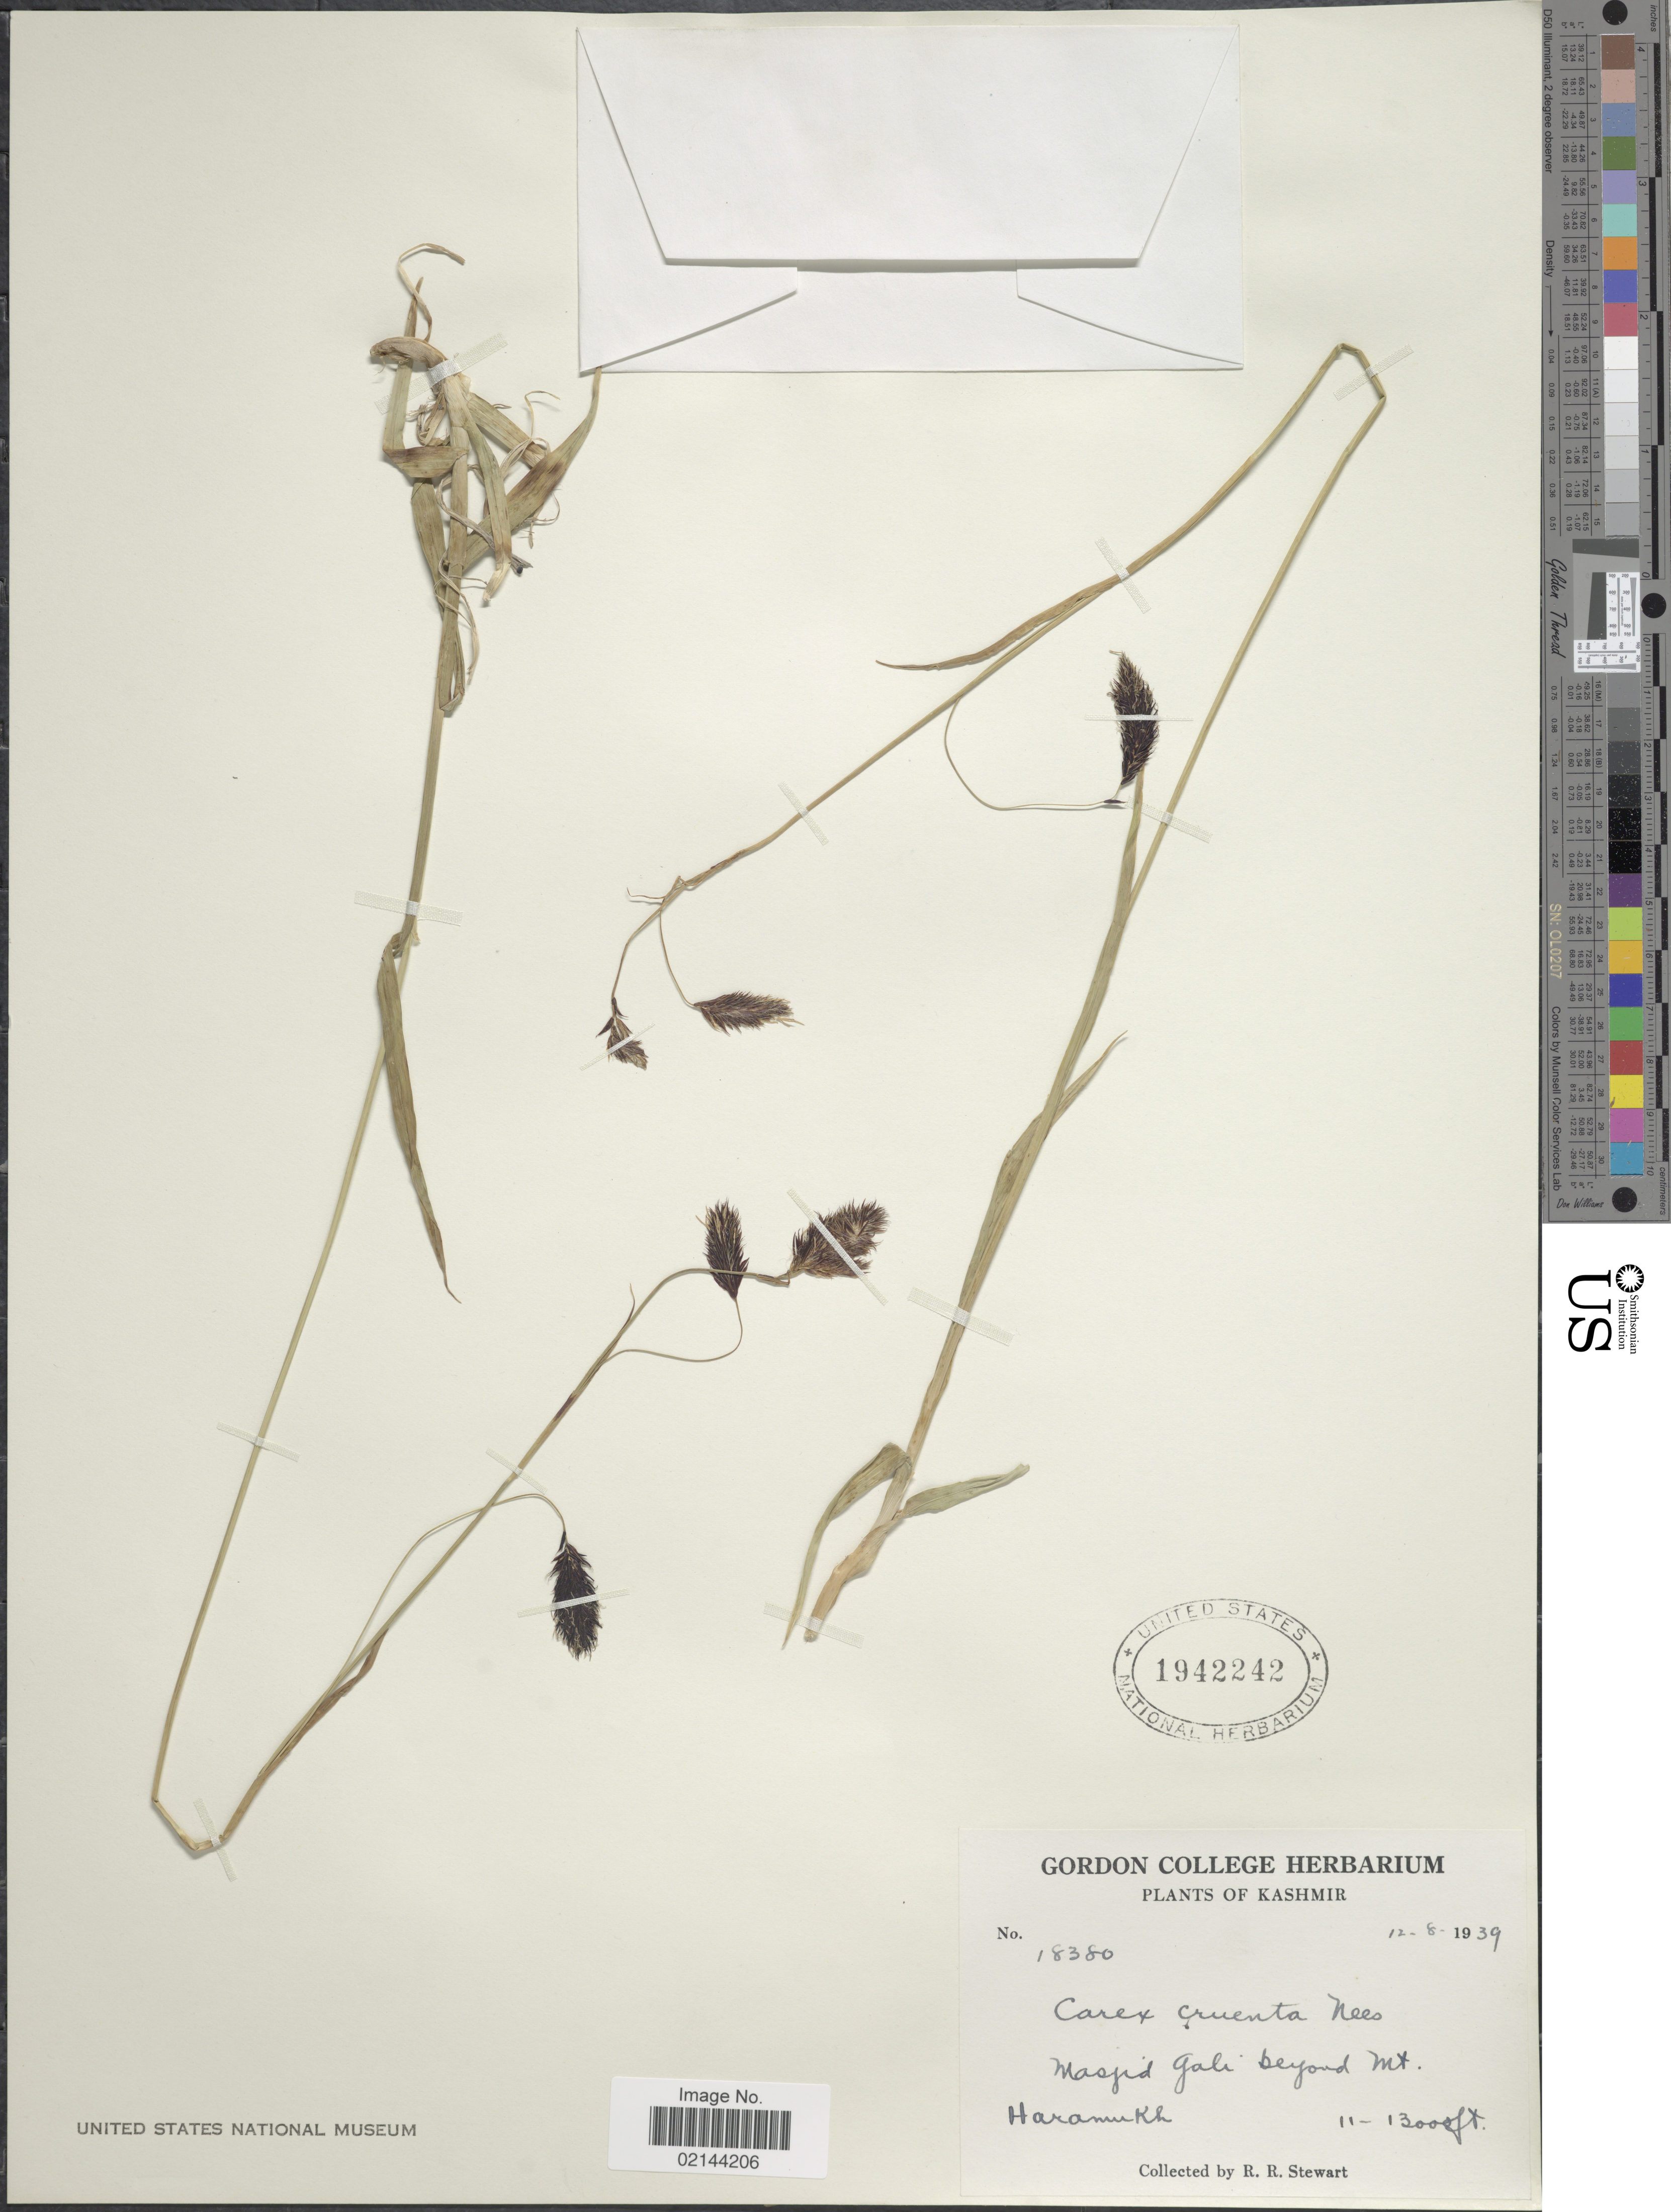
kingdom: Plantae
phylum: Tracheophyta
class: Liliopsida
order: Poales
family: Cyperaceae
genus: Carex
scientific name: Carex cruenta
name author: Nees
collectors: R. R. Stewart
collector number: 18380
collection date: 1939-08-12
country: India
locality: Kashmir, Masjid Gali beyond Mt. Haramukh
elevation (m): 3353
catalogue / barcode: US 1942242